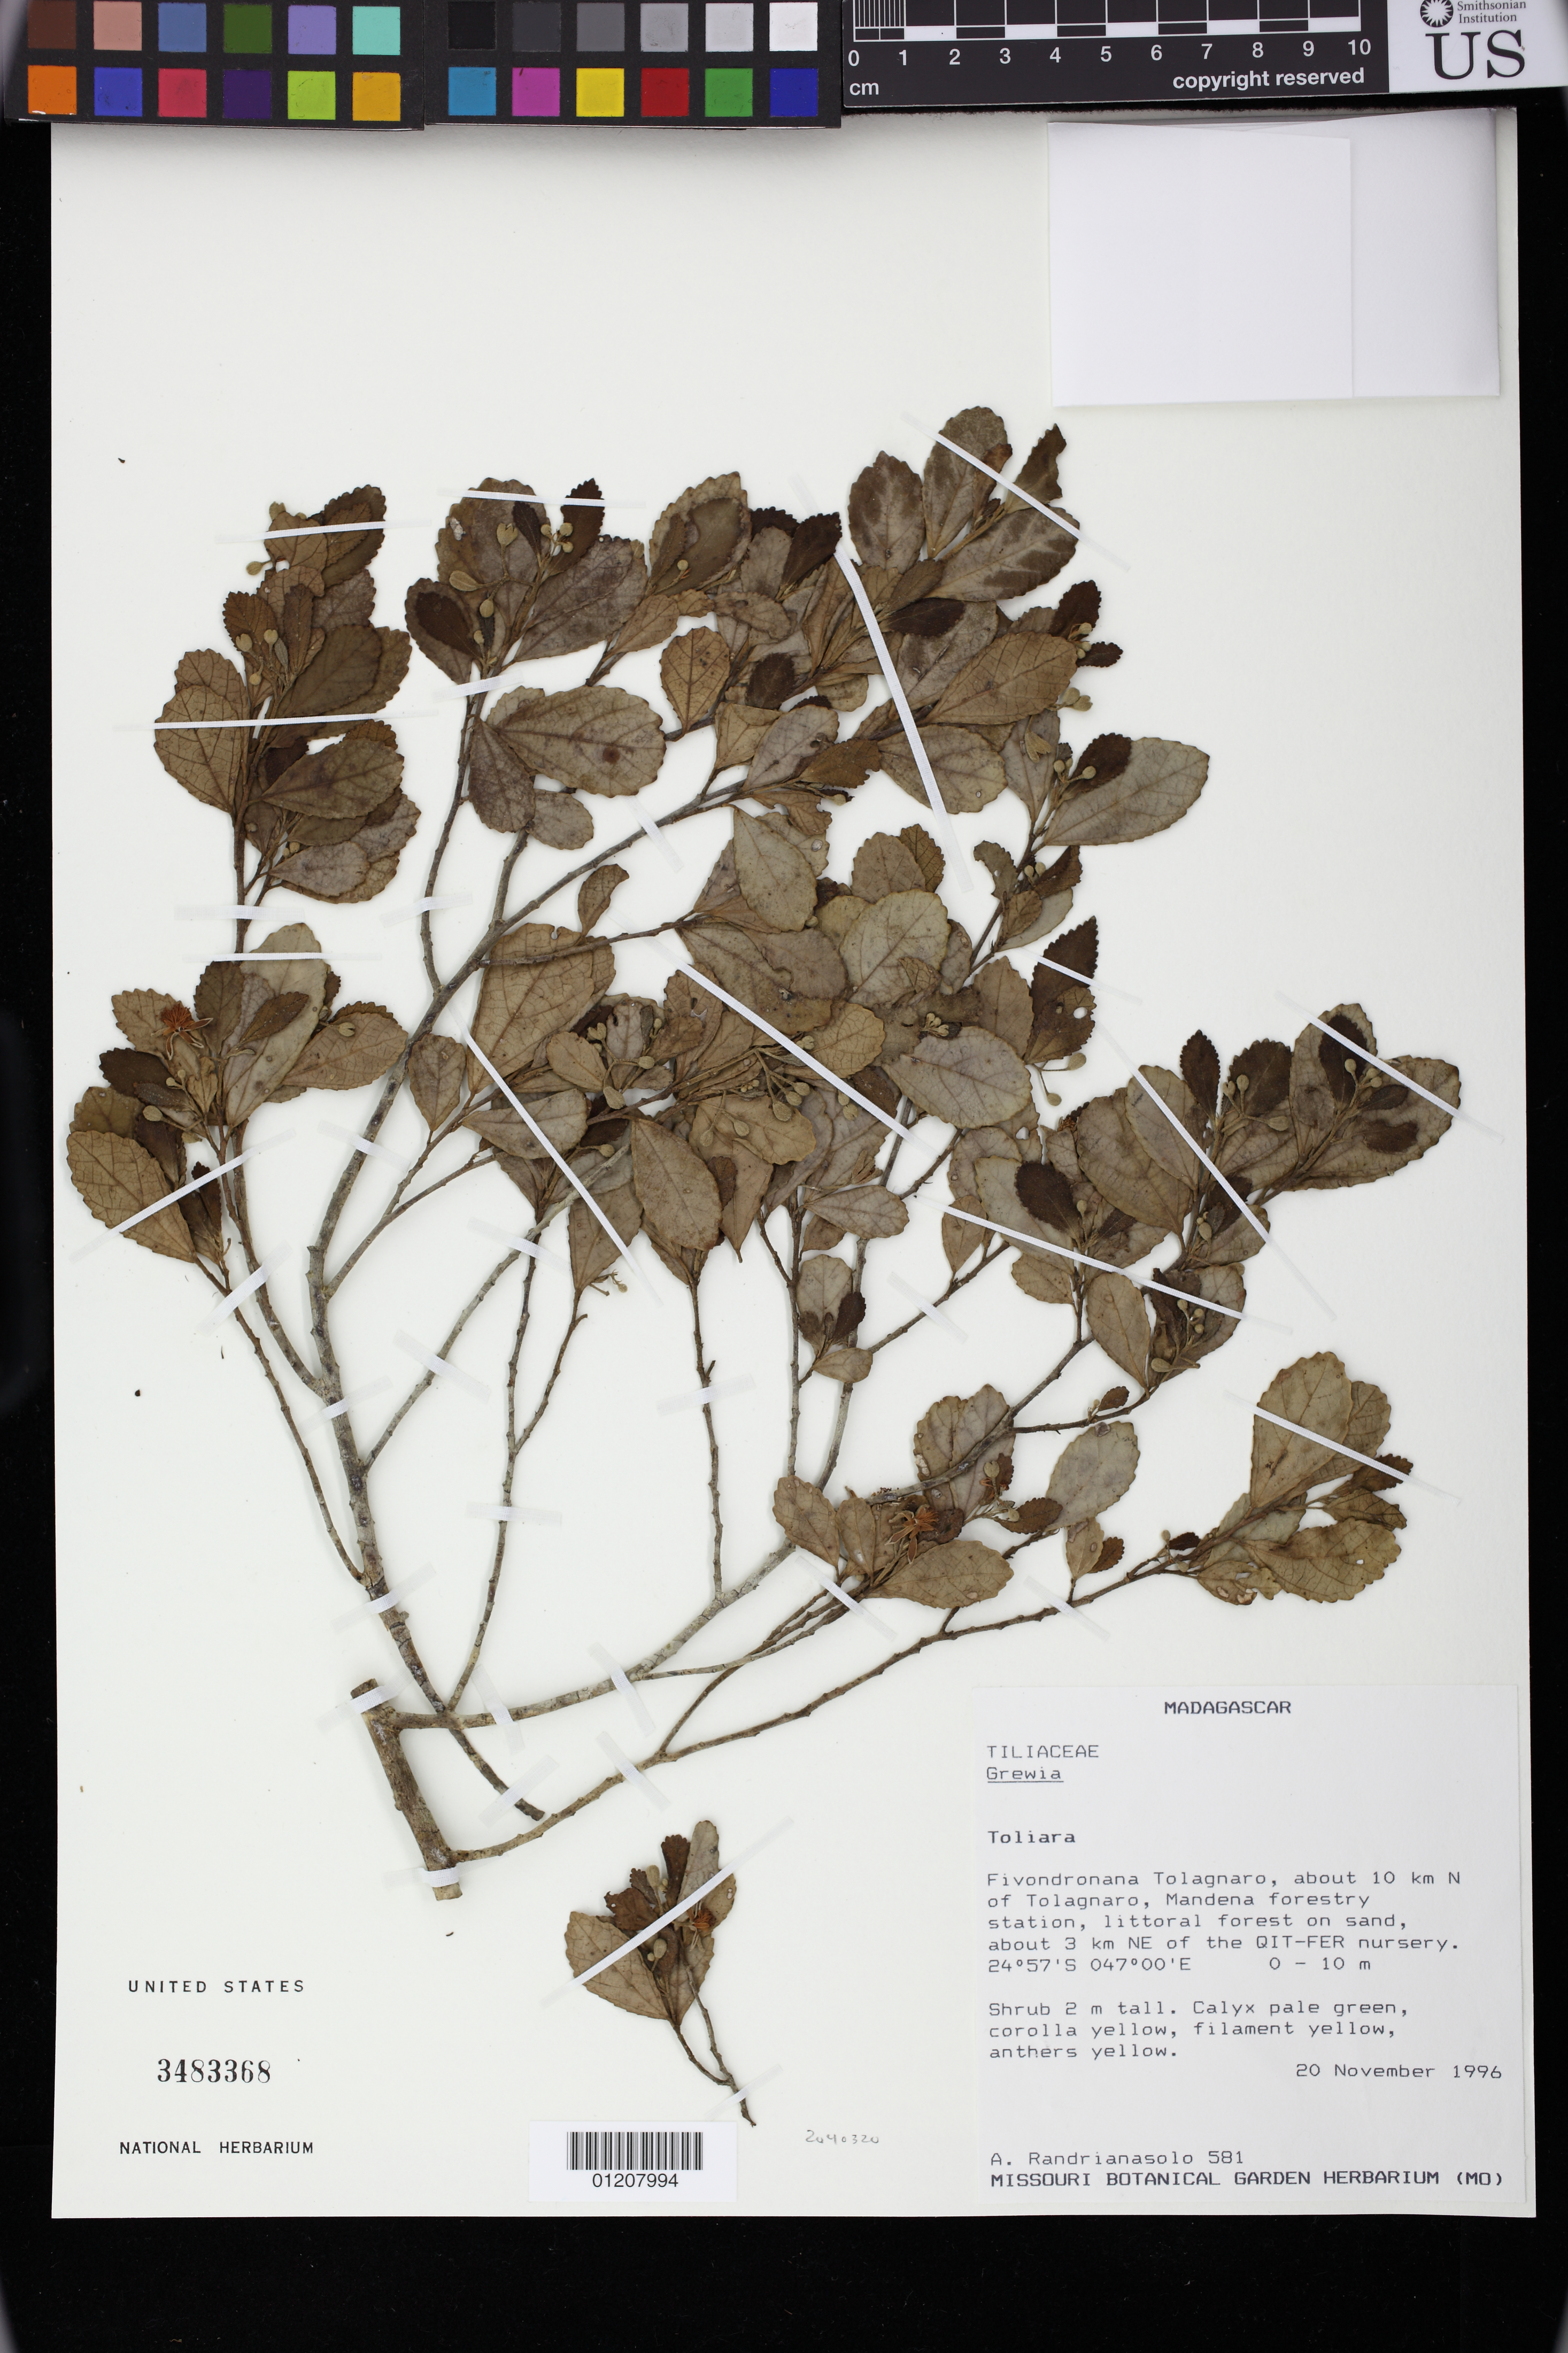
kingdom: Plantae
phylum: Tracheophyta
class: Magnoliopsida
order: Malvales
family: Malvaceae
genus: Grewia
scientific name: Grewia cuneifolia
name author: Capuron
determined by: Jourdain-Fievet, L.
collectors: A. Randrianasolo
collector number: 581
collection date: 1996-11-20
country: Madagascar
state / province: Anosy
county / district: Tolanaro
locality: Toliara: Fivondronana Tolagnaro, about 10 km N of Tolagnaro, Mandena forestry station, about 3 km NE of the QIT-FER nursery.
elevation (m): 0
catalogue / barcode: US 3483368